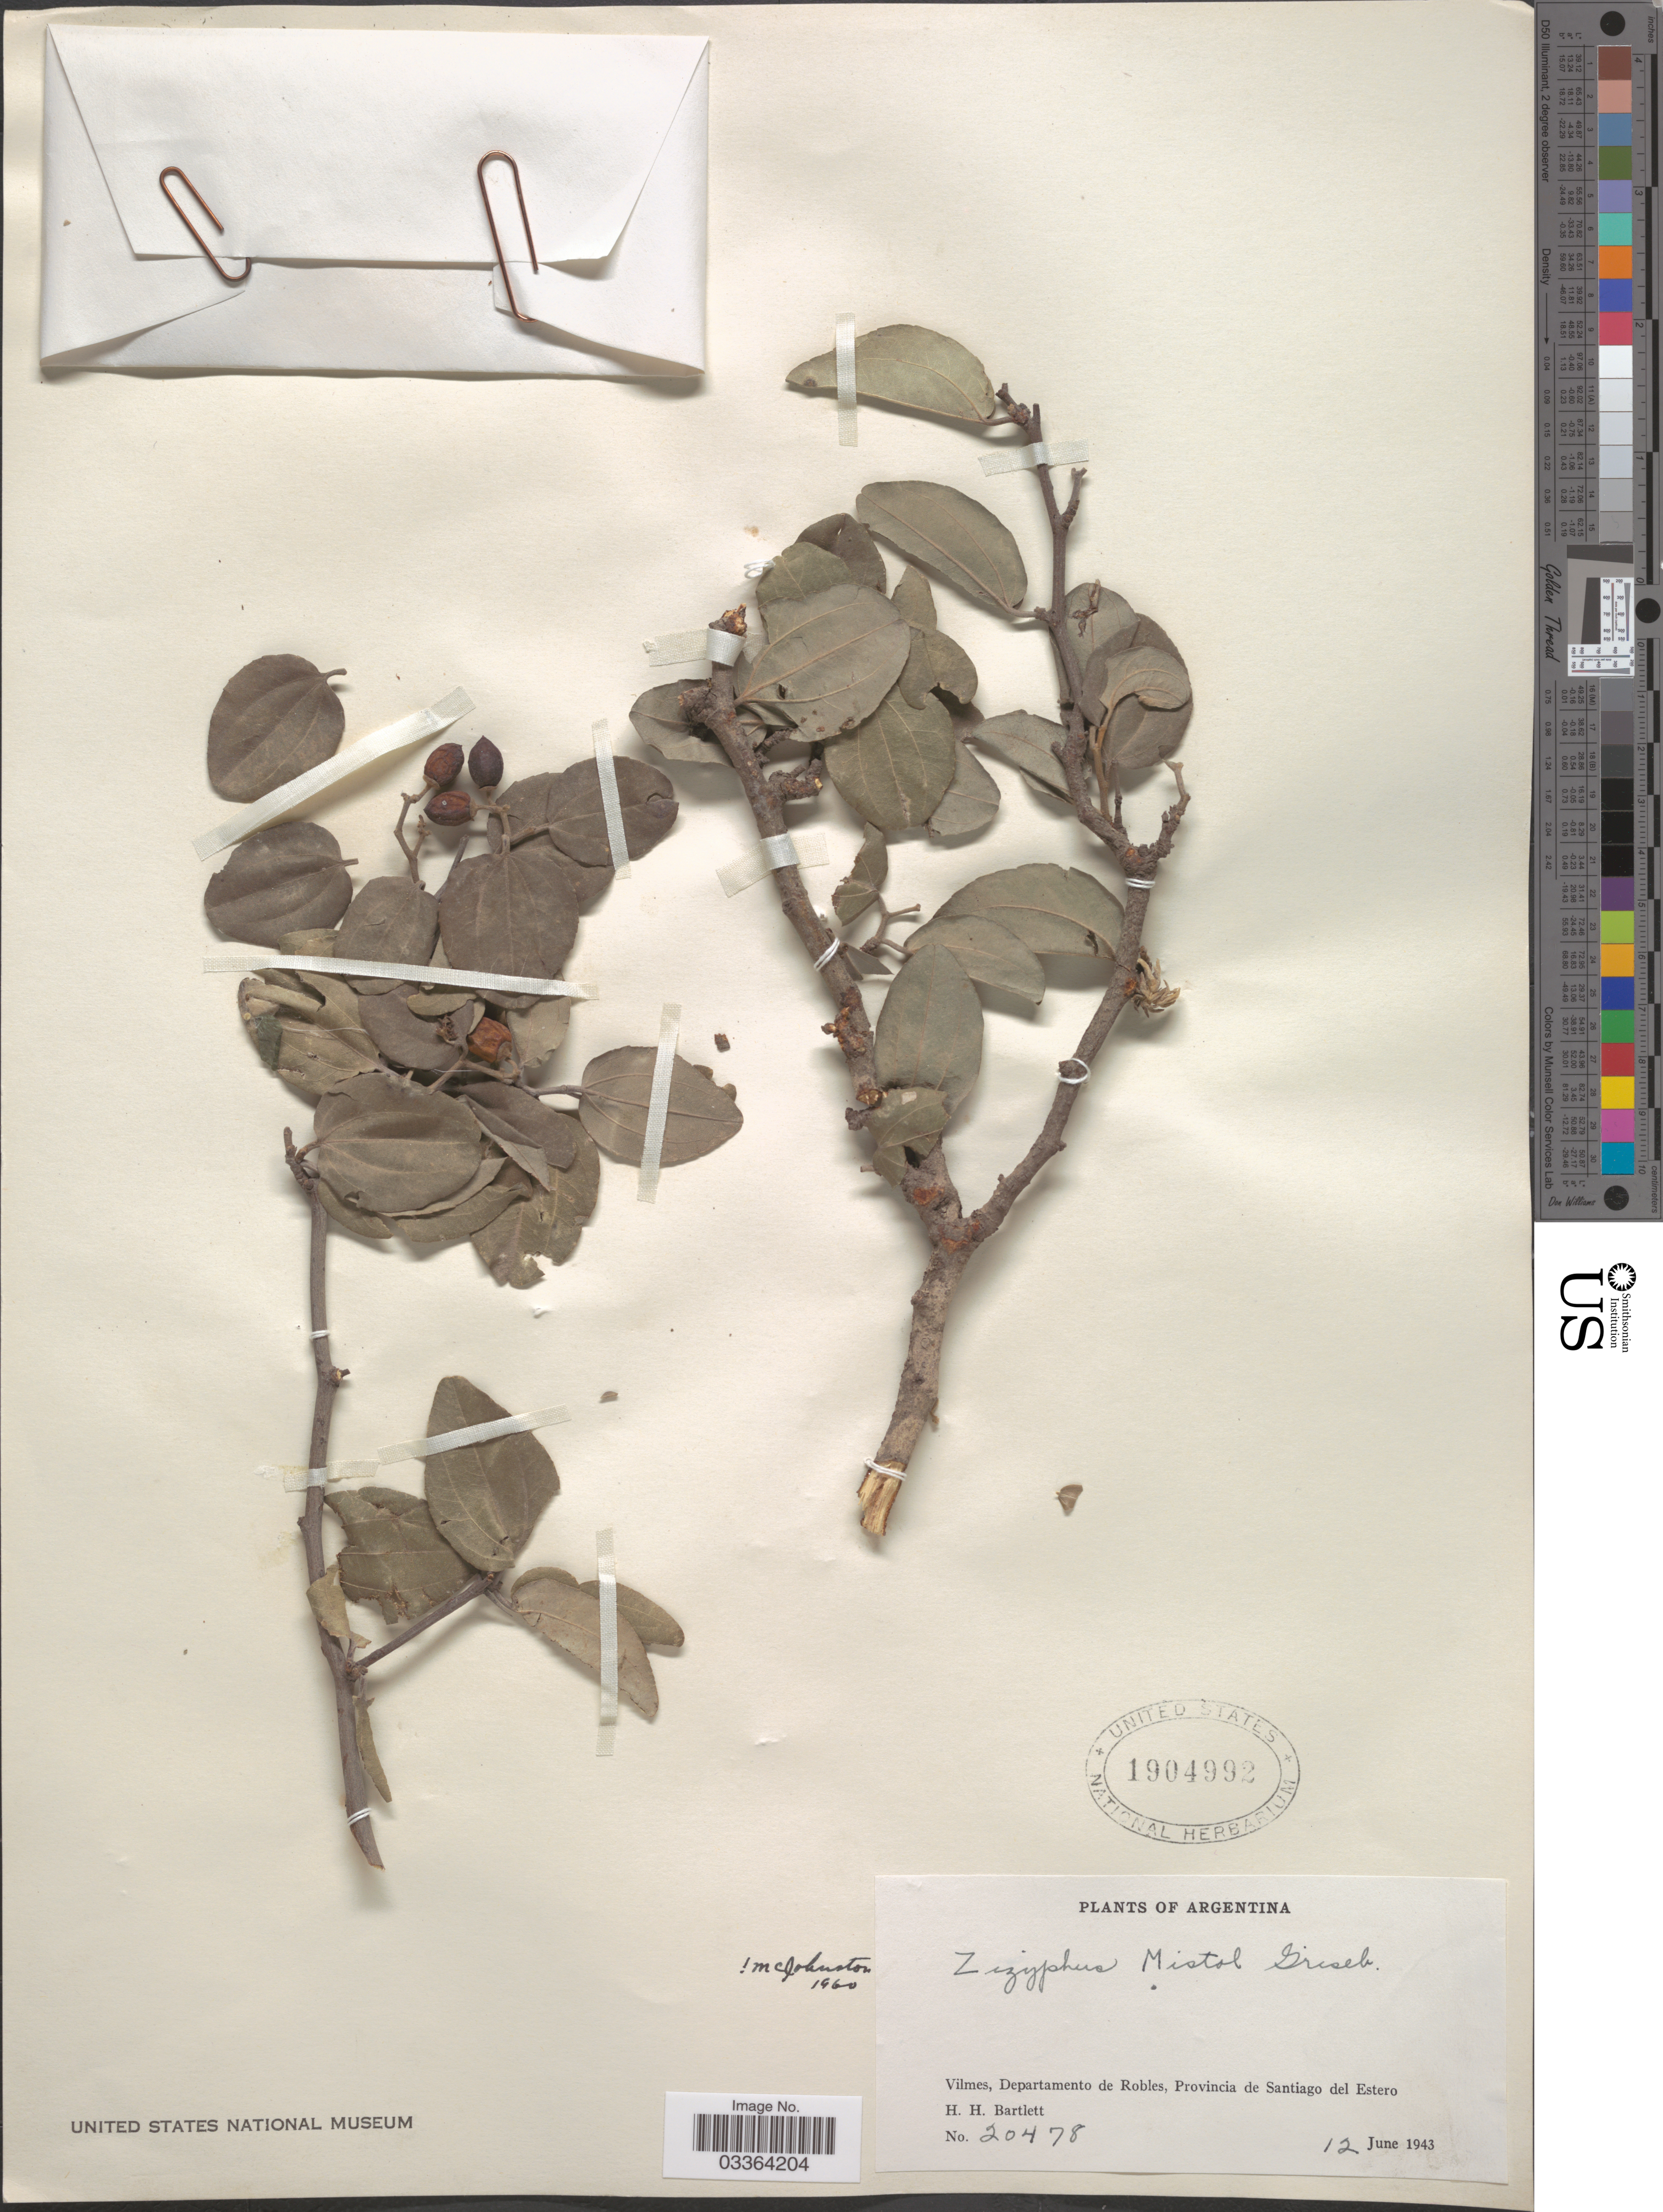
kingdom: Plantae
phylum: Tracheophyta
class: Magnoliopsida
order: Rosales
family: Rhamnaceae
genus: Sarcomphalus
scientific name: Sarcomphalus mistol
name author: (Griseb.) Hauenschild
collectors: H. H. Bartlett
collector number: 20478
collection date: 1943-06-12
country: Argentina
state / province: Santiago del Estero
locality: Vilmes, Departamento de Robles.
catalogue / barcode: US 1904992